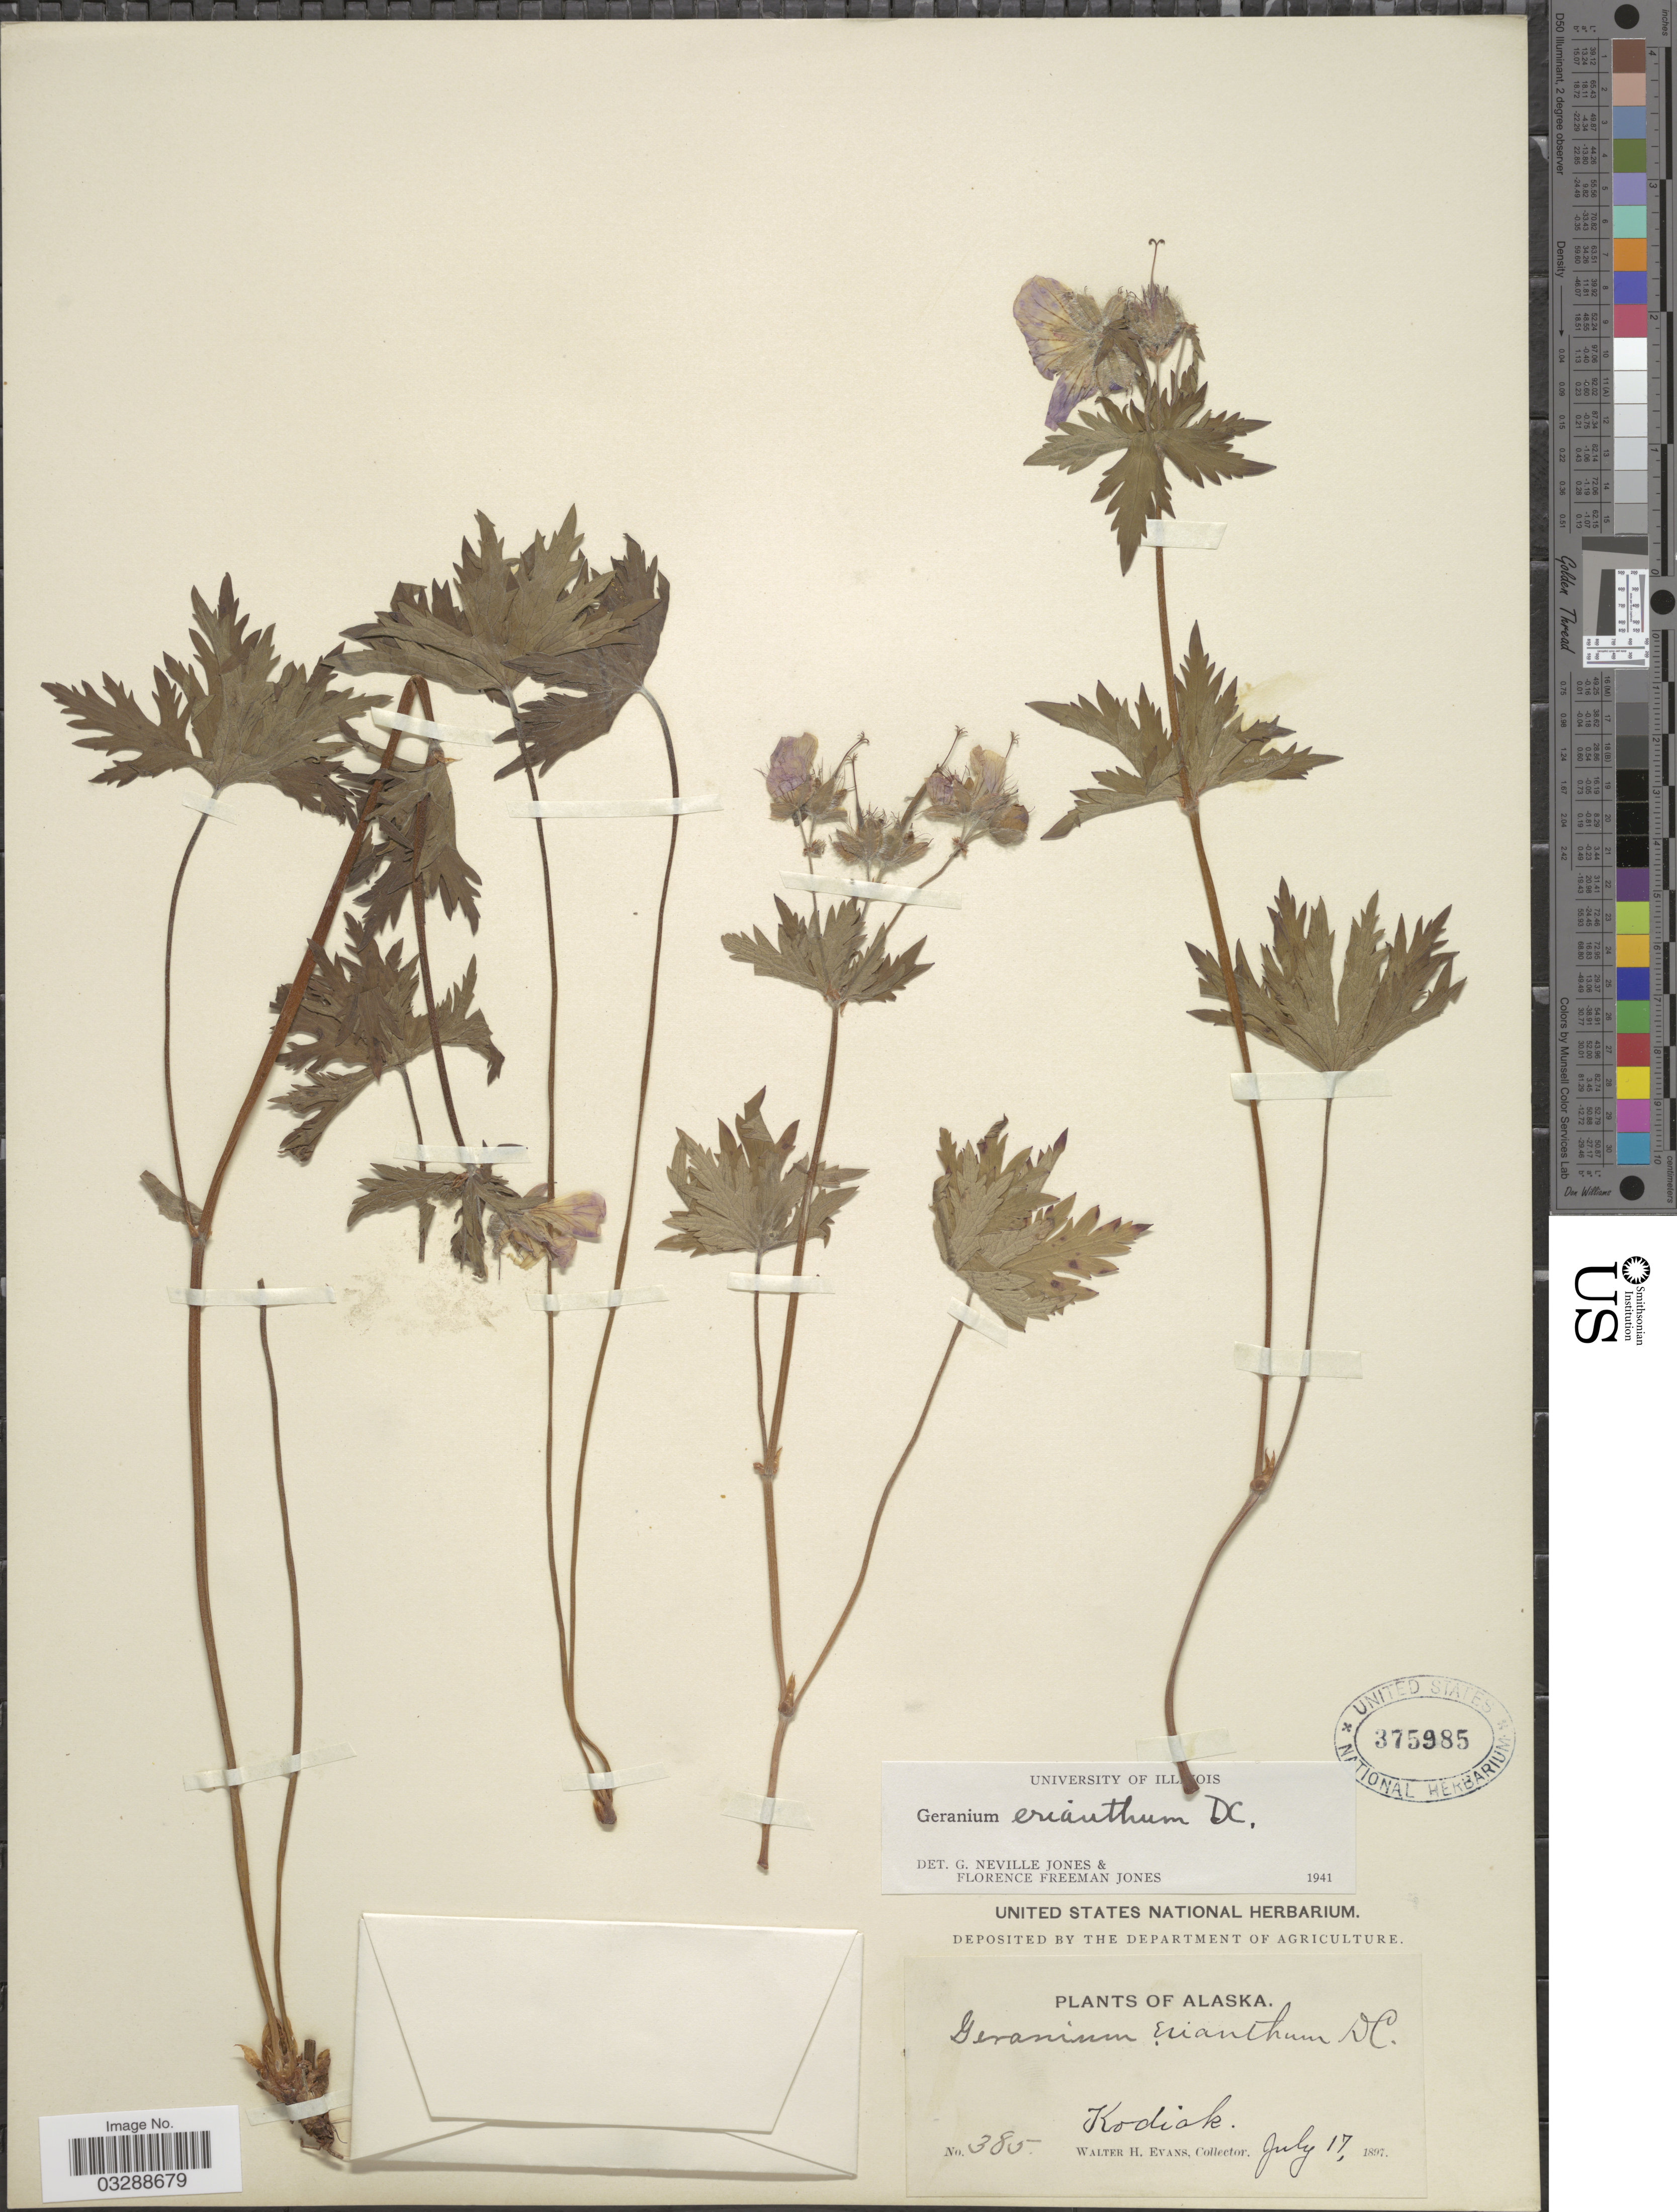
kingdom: Plantae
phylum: Tracheophyta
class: Magnoliopsida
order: Geraniales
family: Geraniaceae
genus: Geranium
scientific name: Geranium erianthum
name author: DC.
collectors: W. H. Evans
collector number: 385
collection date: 1897-07-17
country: United States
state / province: Alaska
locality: Kodiak.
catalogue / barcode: US 375985